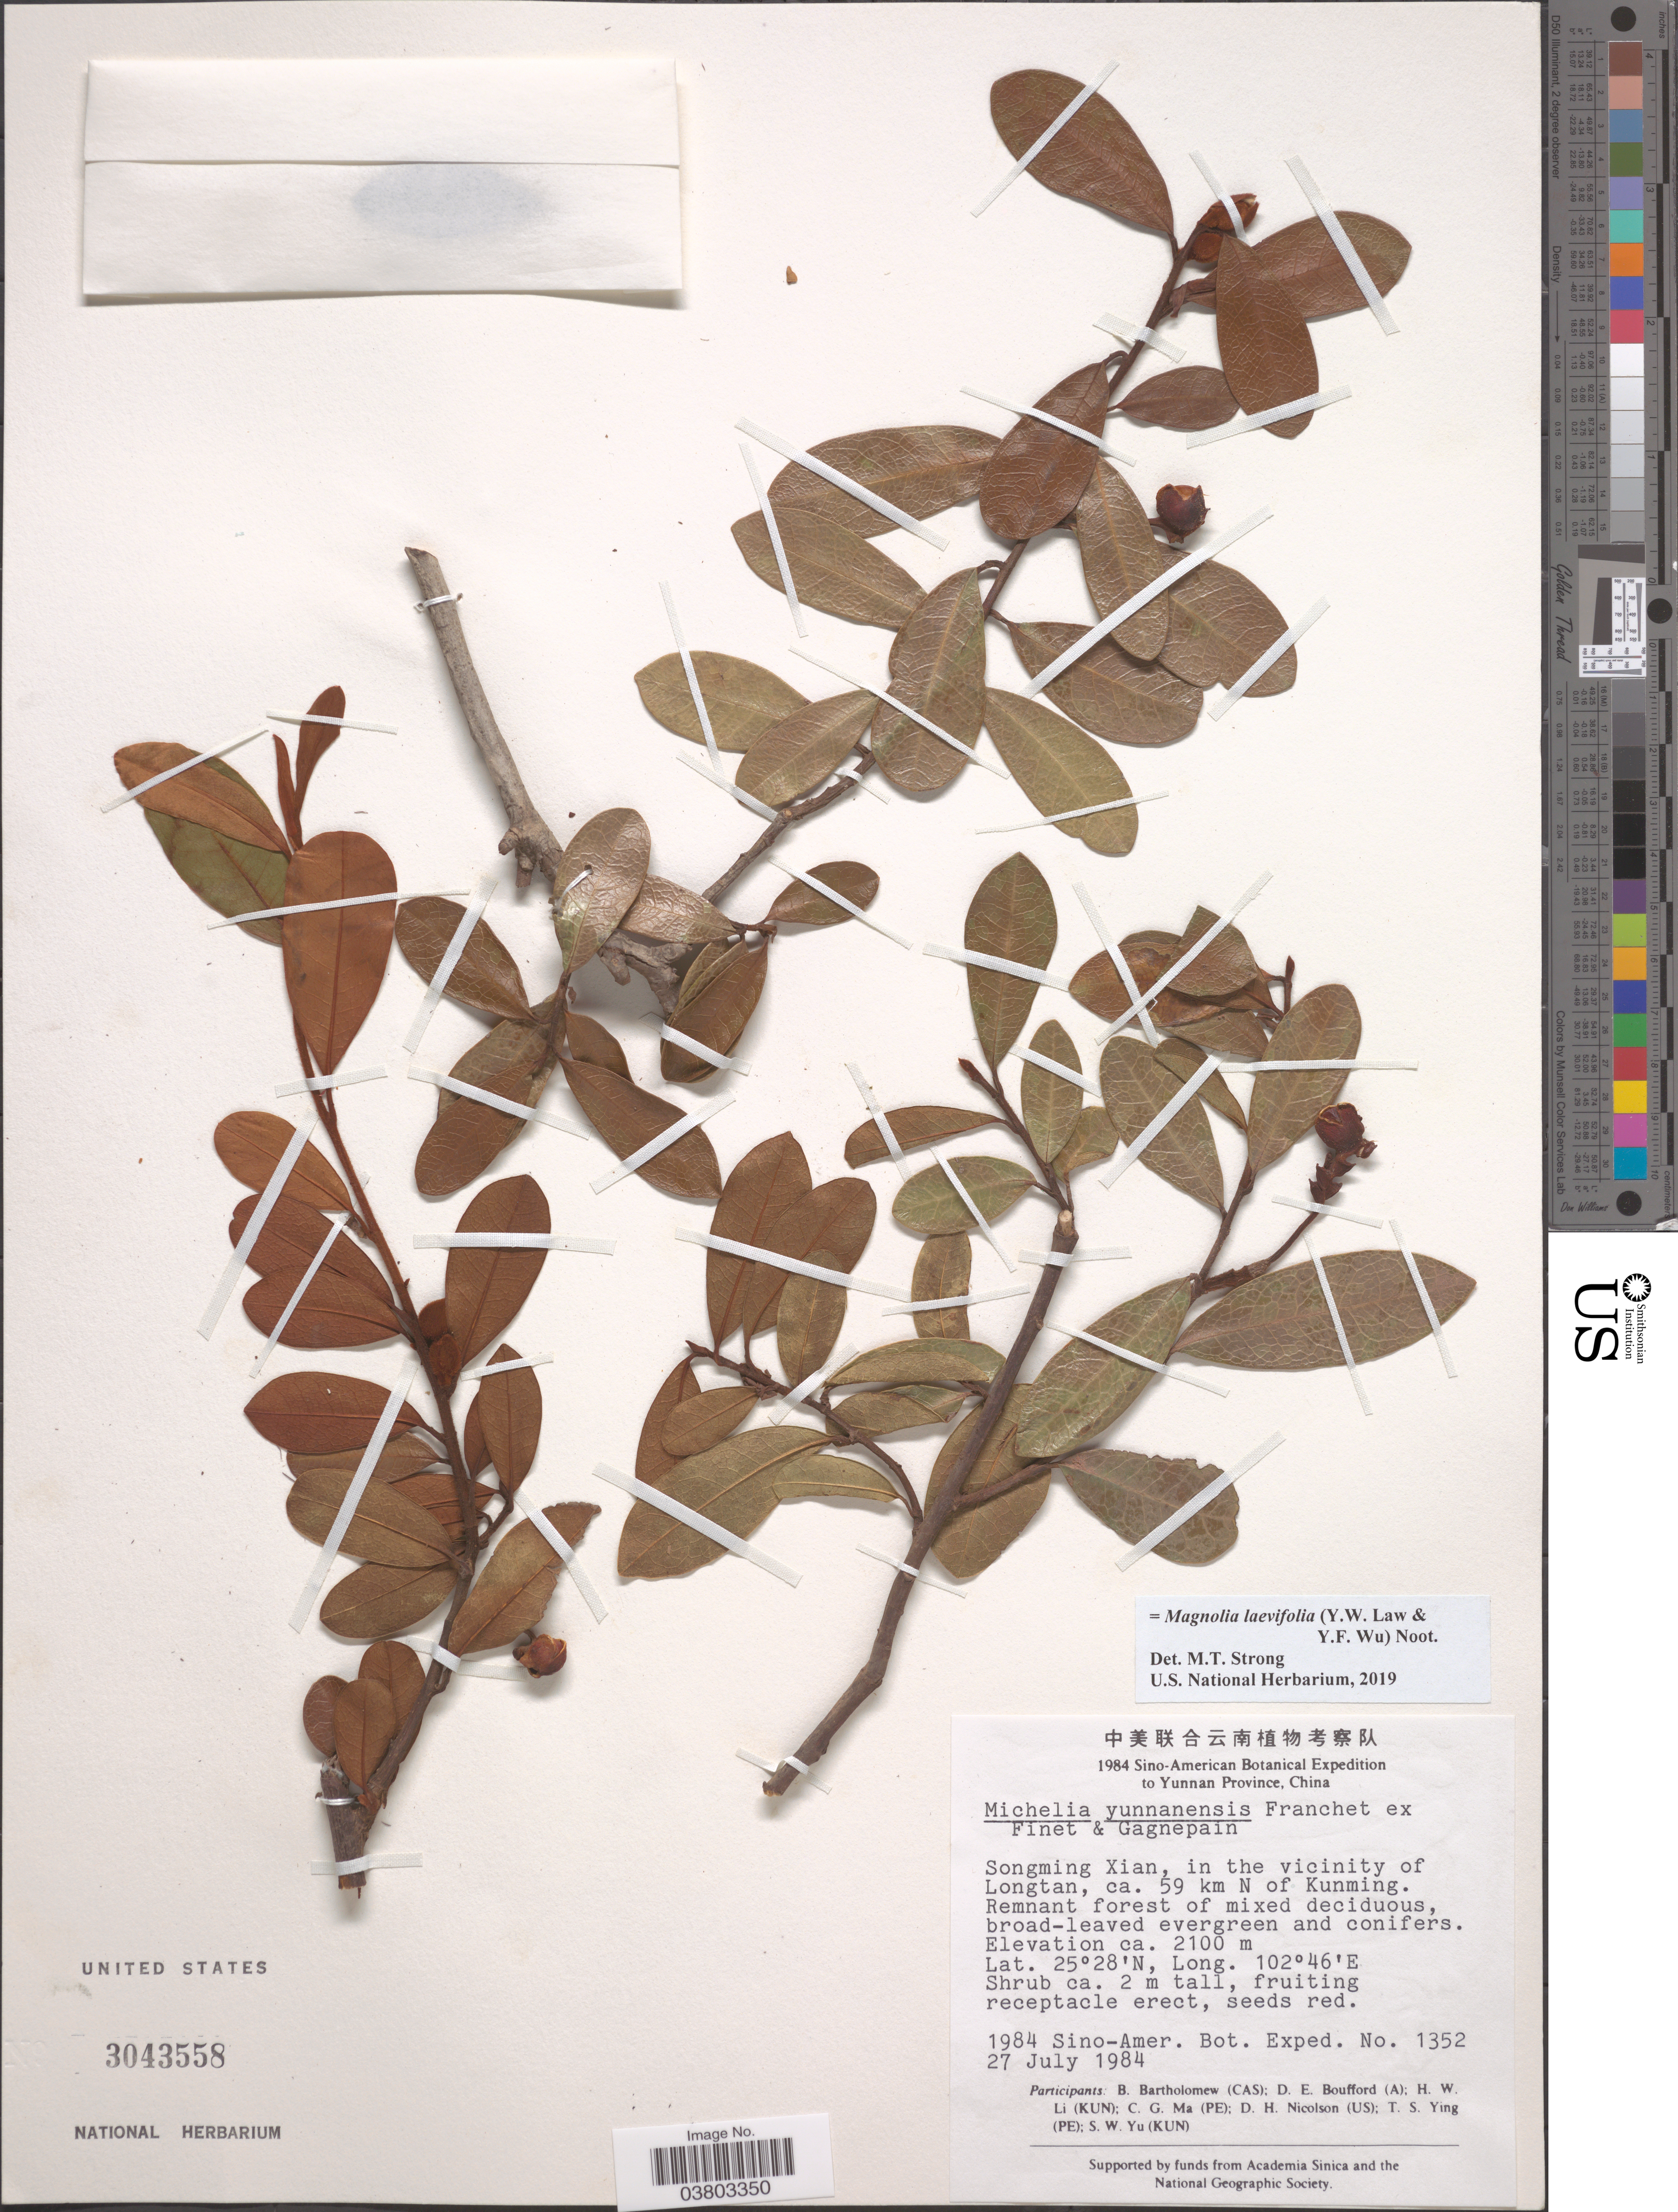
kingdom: Plantae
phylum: Tracheophyta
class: Magnoliopsida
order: Magnoliales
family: Magnoliaceae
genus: Magnolia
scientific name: Magnolia laevifolia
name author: (Y.W. Law & Y.F. Wu) Noot.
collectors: Sino-Amer. Bot. Exped. 1984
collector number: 1352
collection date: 1984-07-27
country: China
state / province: Yunnan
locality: Songming Xian, in the vicinity of Longtan, ca. 59 km N of Kunming.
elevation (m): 2100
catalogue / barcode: US 3043558